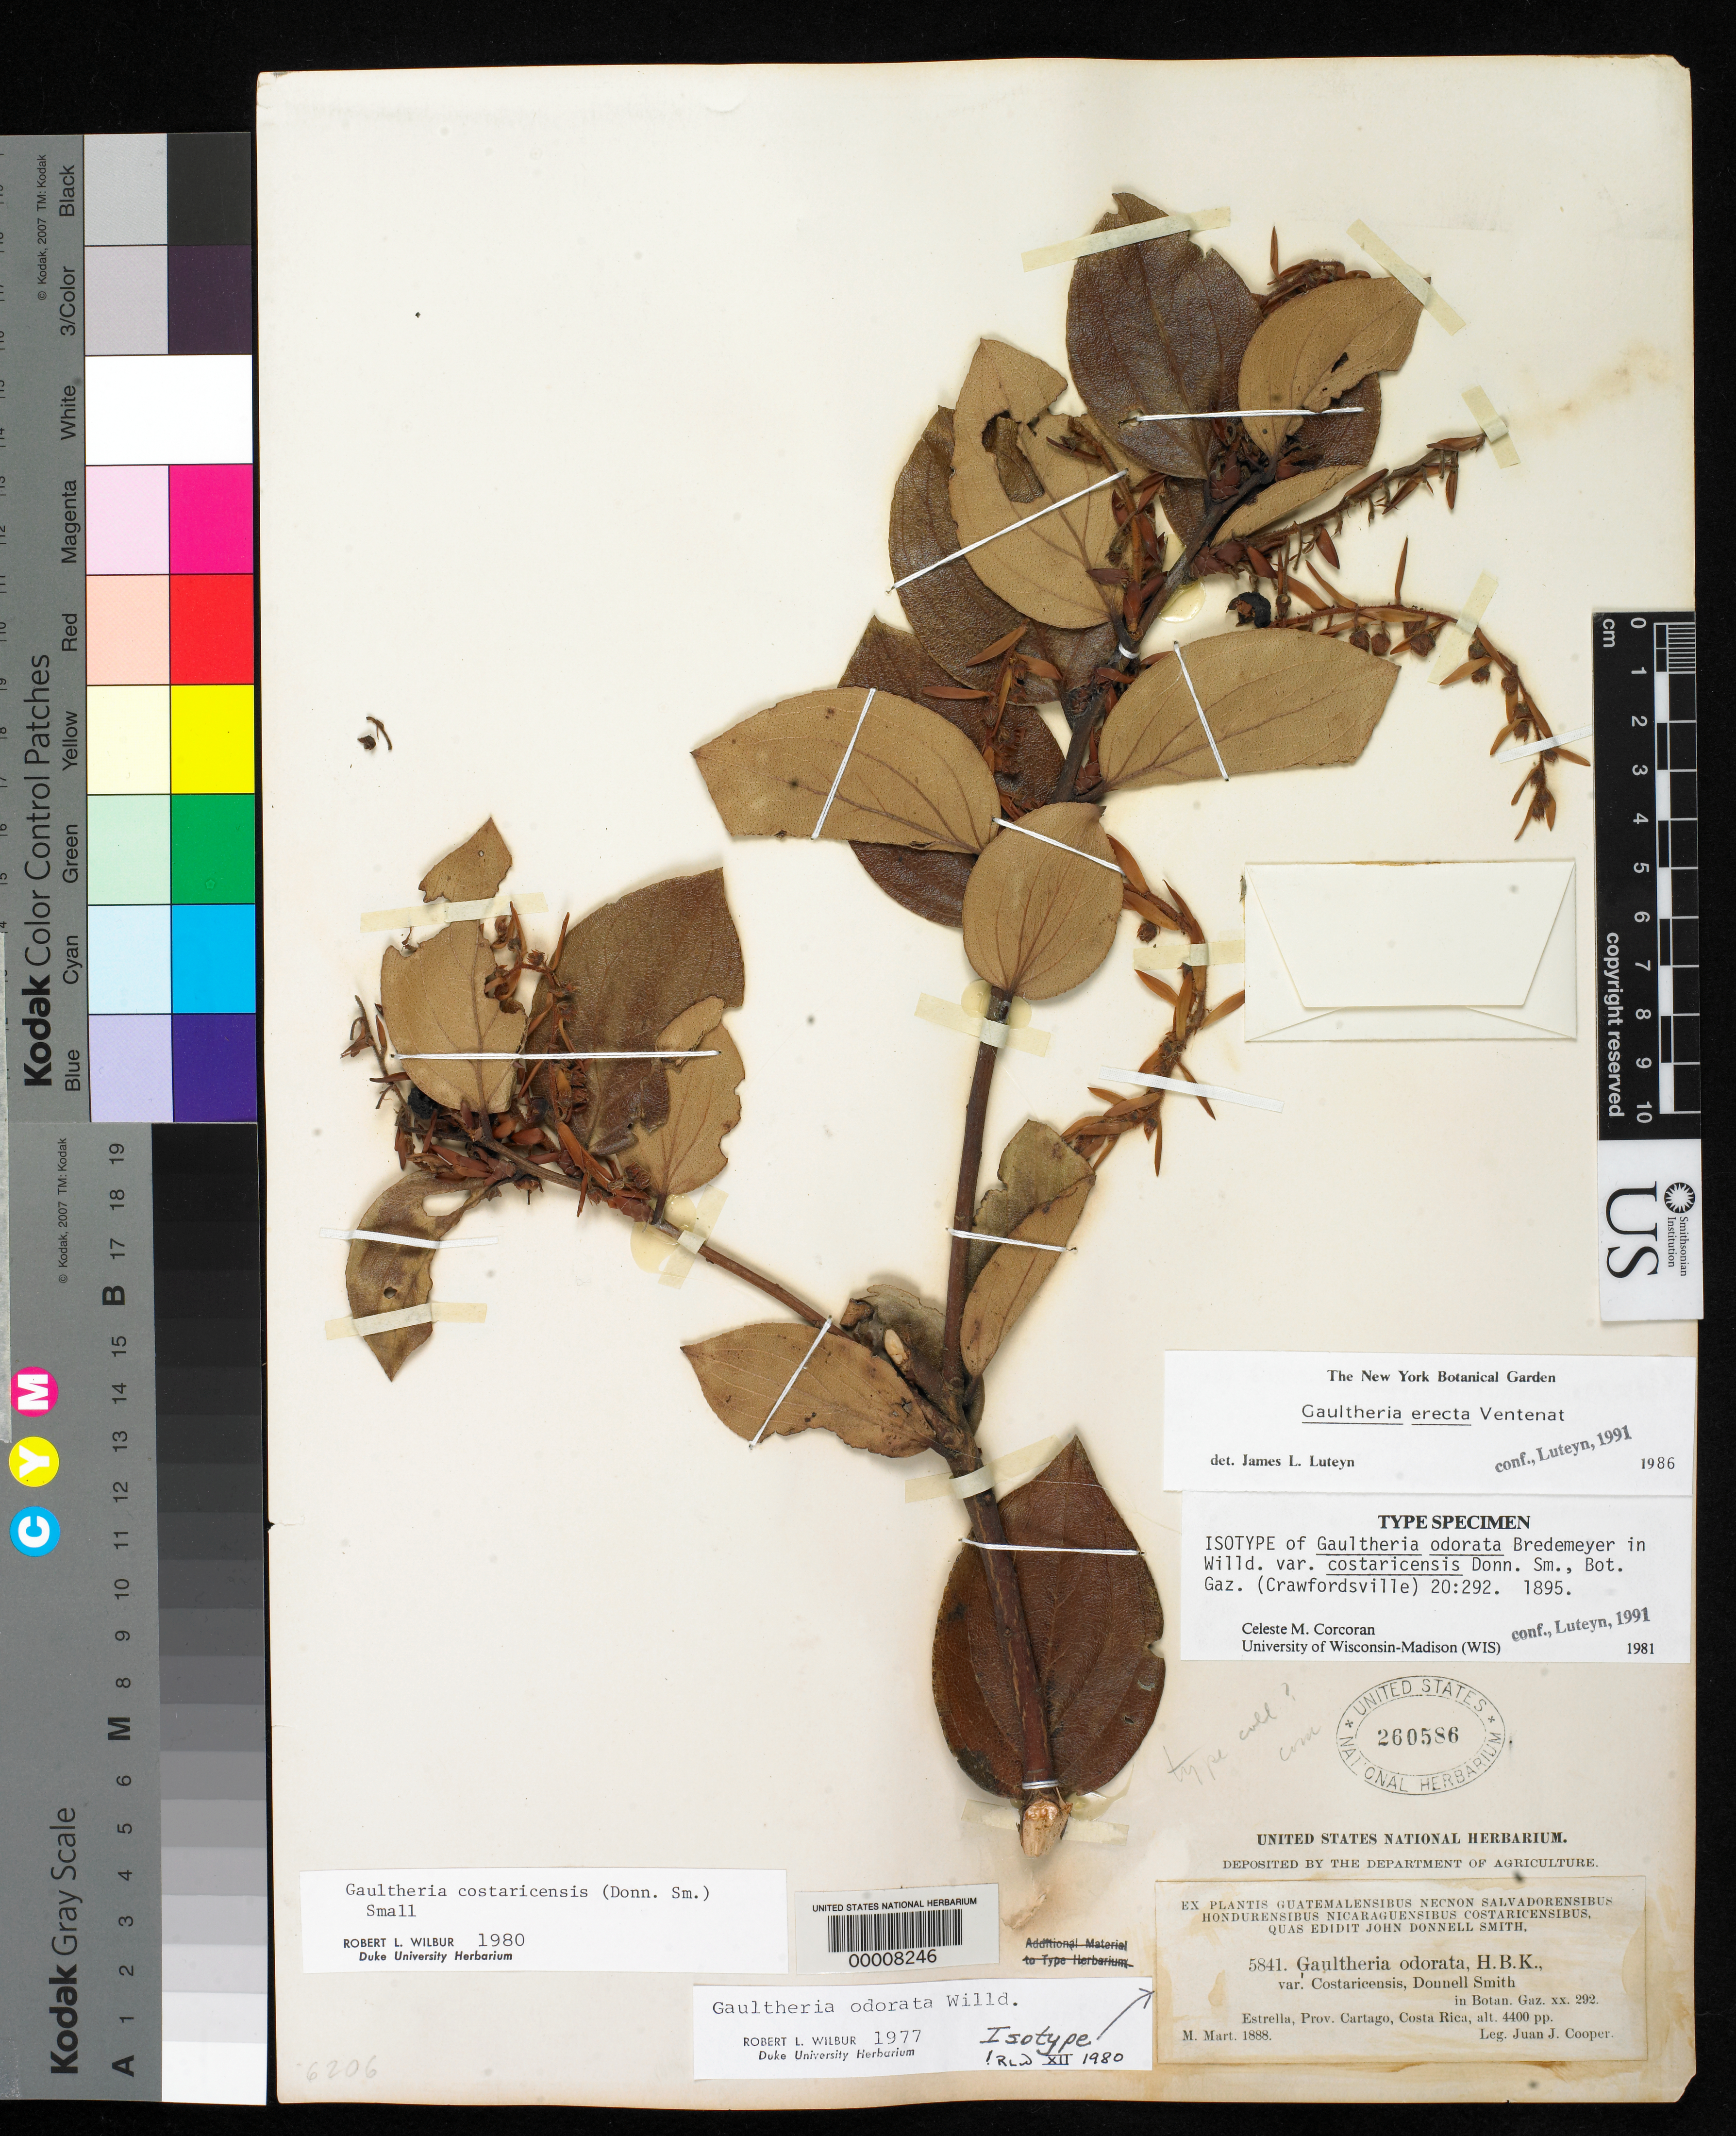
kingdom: Plantae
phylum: Tracheophyta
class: Magnoliopsida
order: Ericales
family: Ericaceae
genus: Gaultheria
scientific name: Gaultheria odorata var. costaricensis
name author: Donn. Sm.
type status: Isolectotype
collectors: J. J. Cooper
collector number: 5841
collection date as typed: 1888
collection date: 1888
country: Costa Rica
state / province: Cartago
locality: Estrella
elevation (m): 1341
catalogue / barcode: US 260586